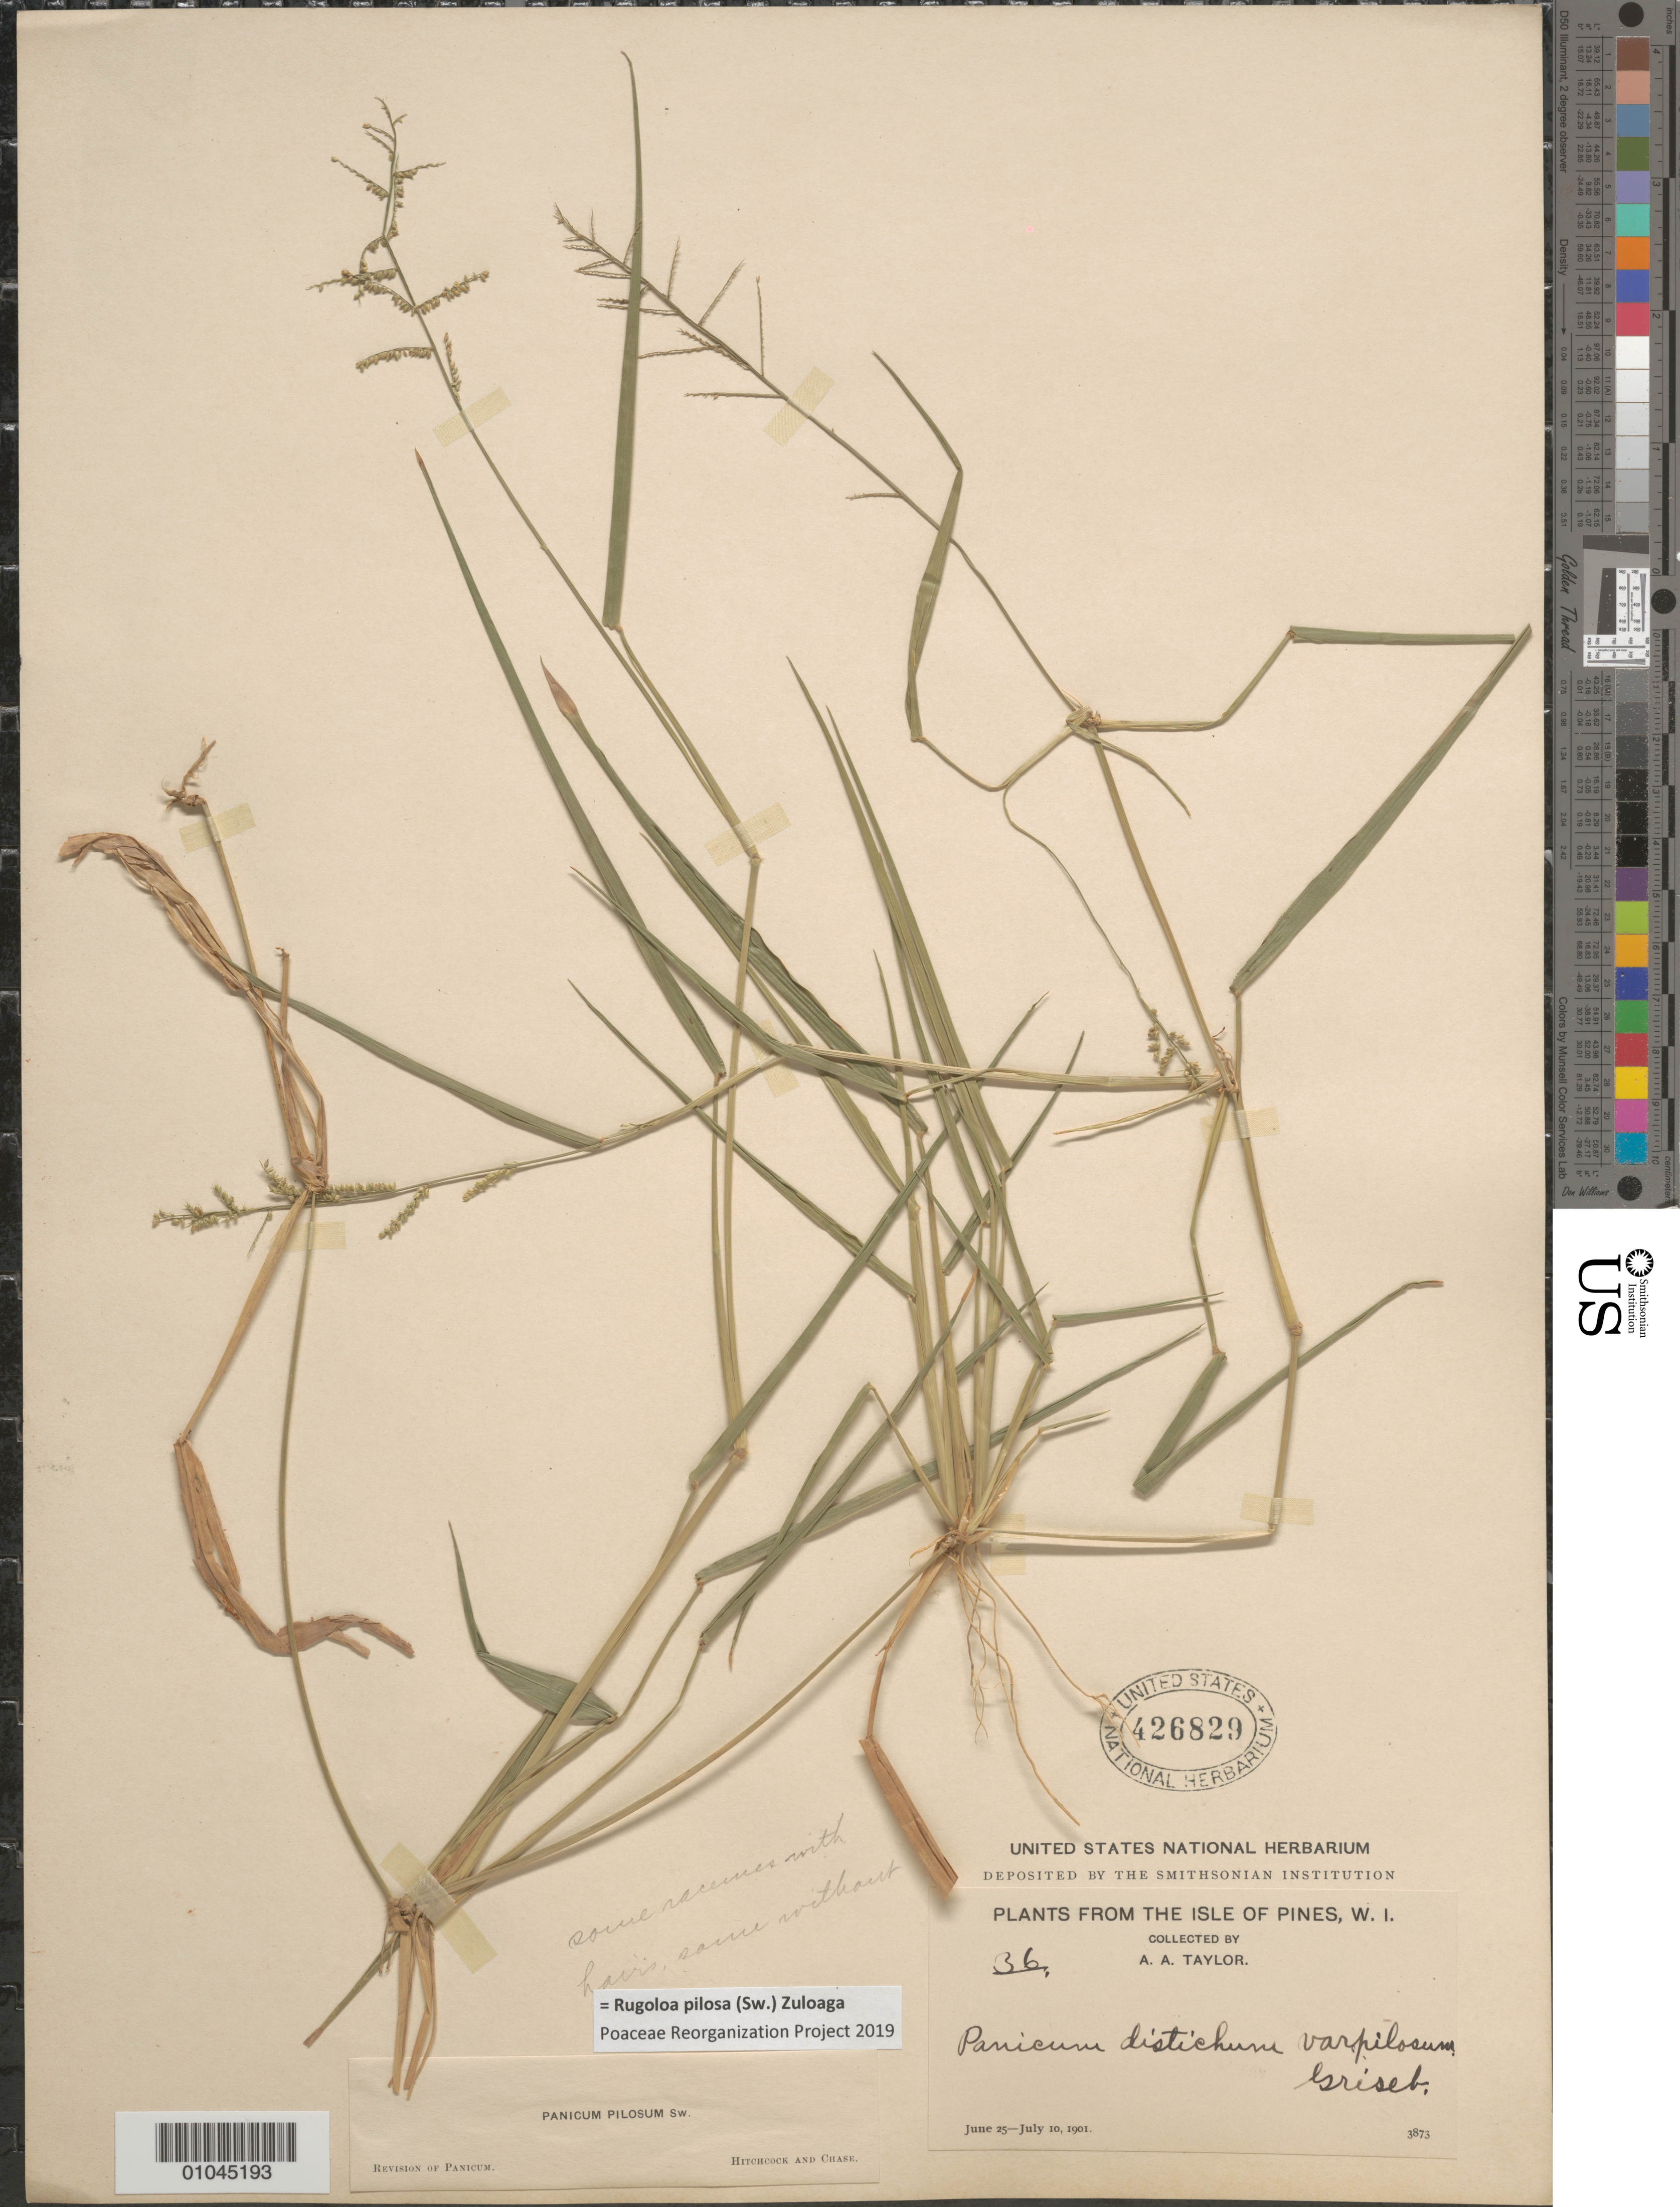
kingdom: Plantae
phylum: Tracheophyta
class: Liliopsida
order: Poales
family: Poaceae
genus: Panicum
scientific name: Panicum pilosum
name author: Sw.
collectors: A. A. Taylor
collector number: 36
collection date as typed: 25 Jun 1901 to 10 Jul 1901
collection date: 1901-06-25/1901-07-10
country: Cuba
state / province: Isla de la Juventud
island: Isla de la Juventud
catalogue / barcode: US 426829